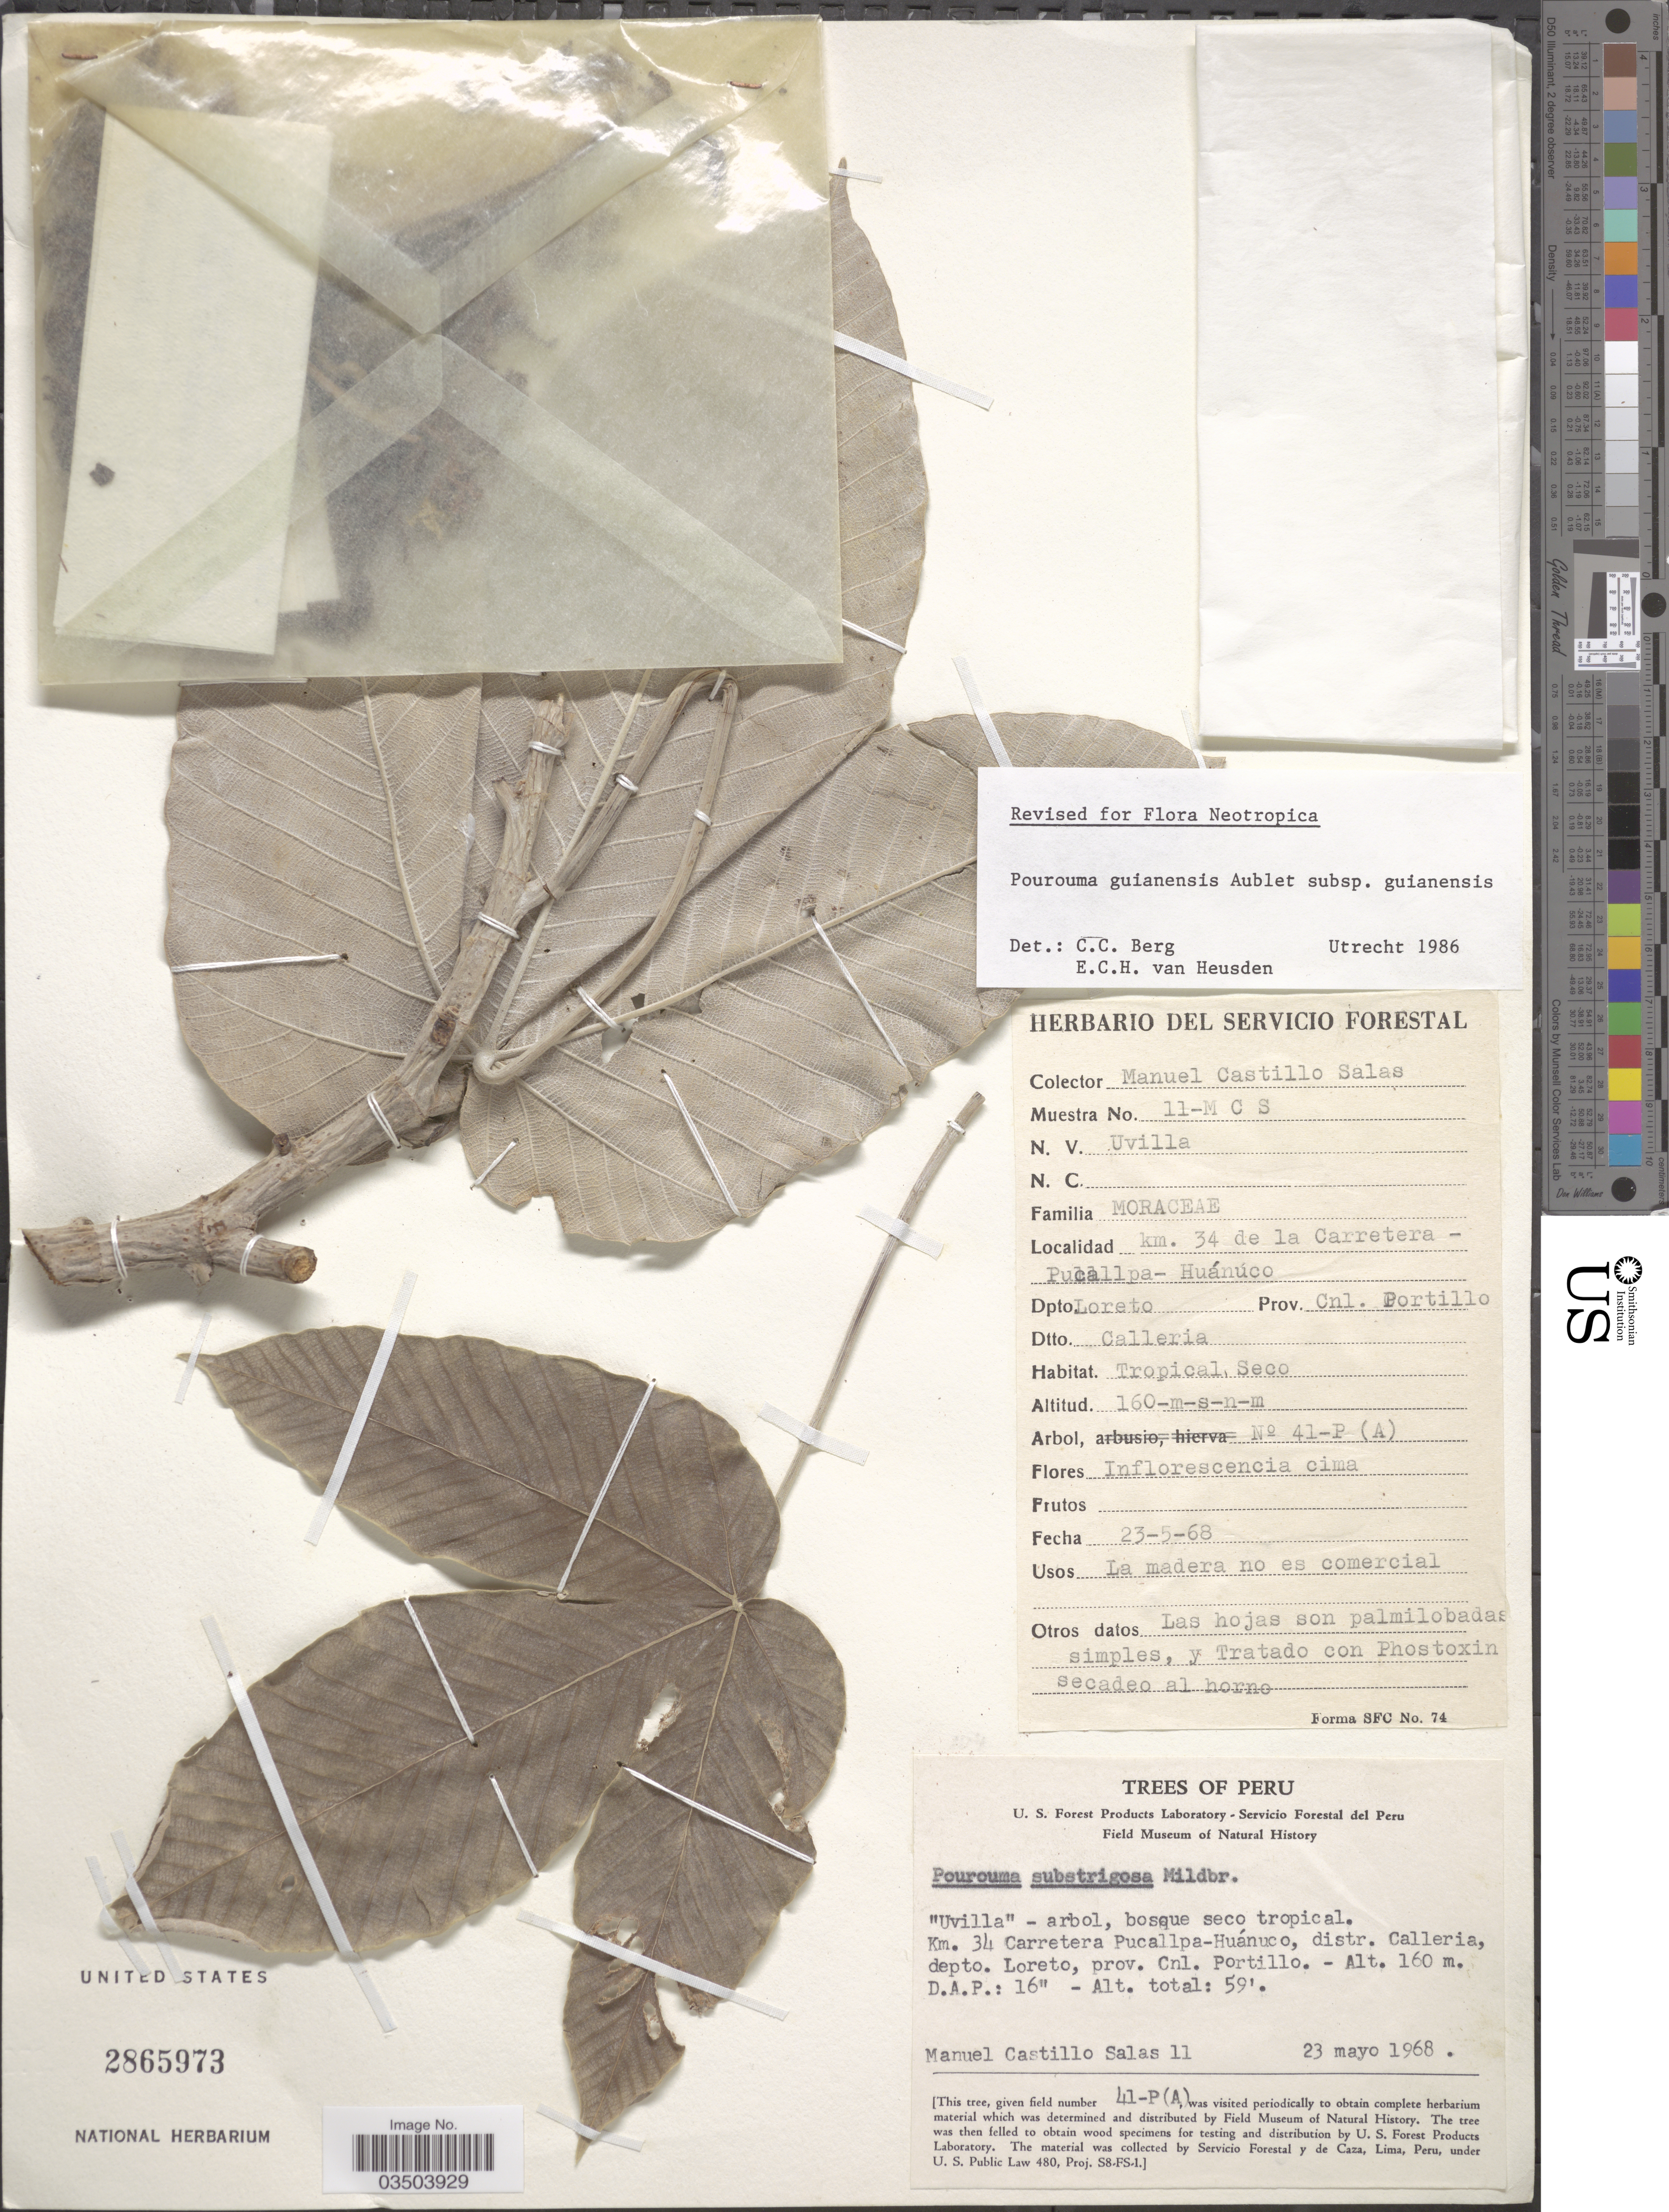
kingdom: Plantae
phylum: Tracheophyta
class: Magnoliopsida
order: Rosales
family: Urticaceae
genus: Pourouma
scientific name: Pourouma guianensis subsp. guianensis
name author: Aubl.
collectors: M. Castillo S.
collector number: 11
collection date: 1968-05-23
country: Peru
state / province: Loreto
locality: Km. 34 Carretera Pucallpa-Huánuco, distr. Calleria, depto. Loreto, prov. Cnl. Portillo.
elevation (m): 160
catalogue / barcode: US 2865973